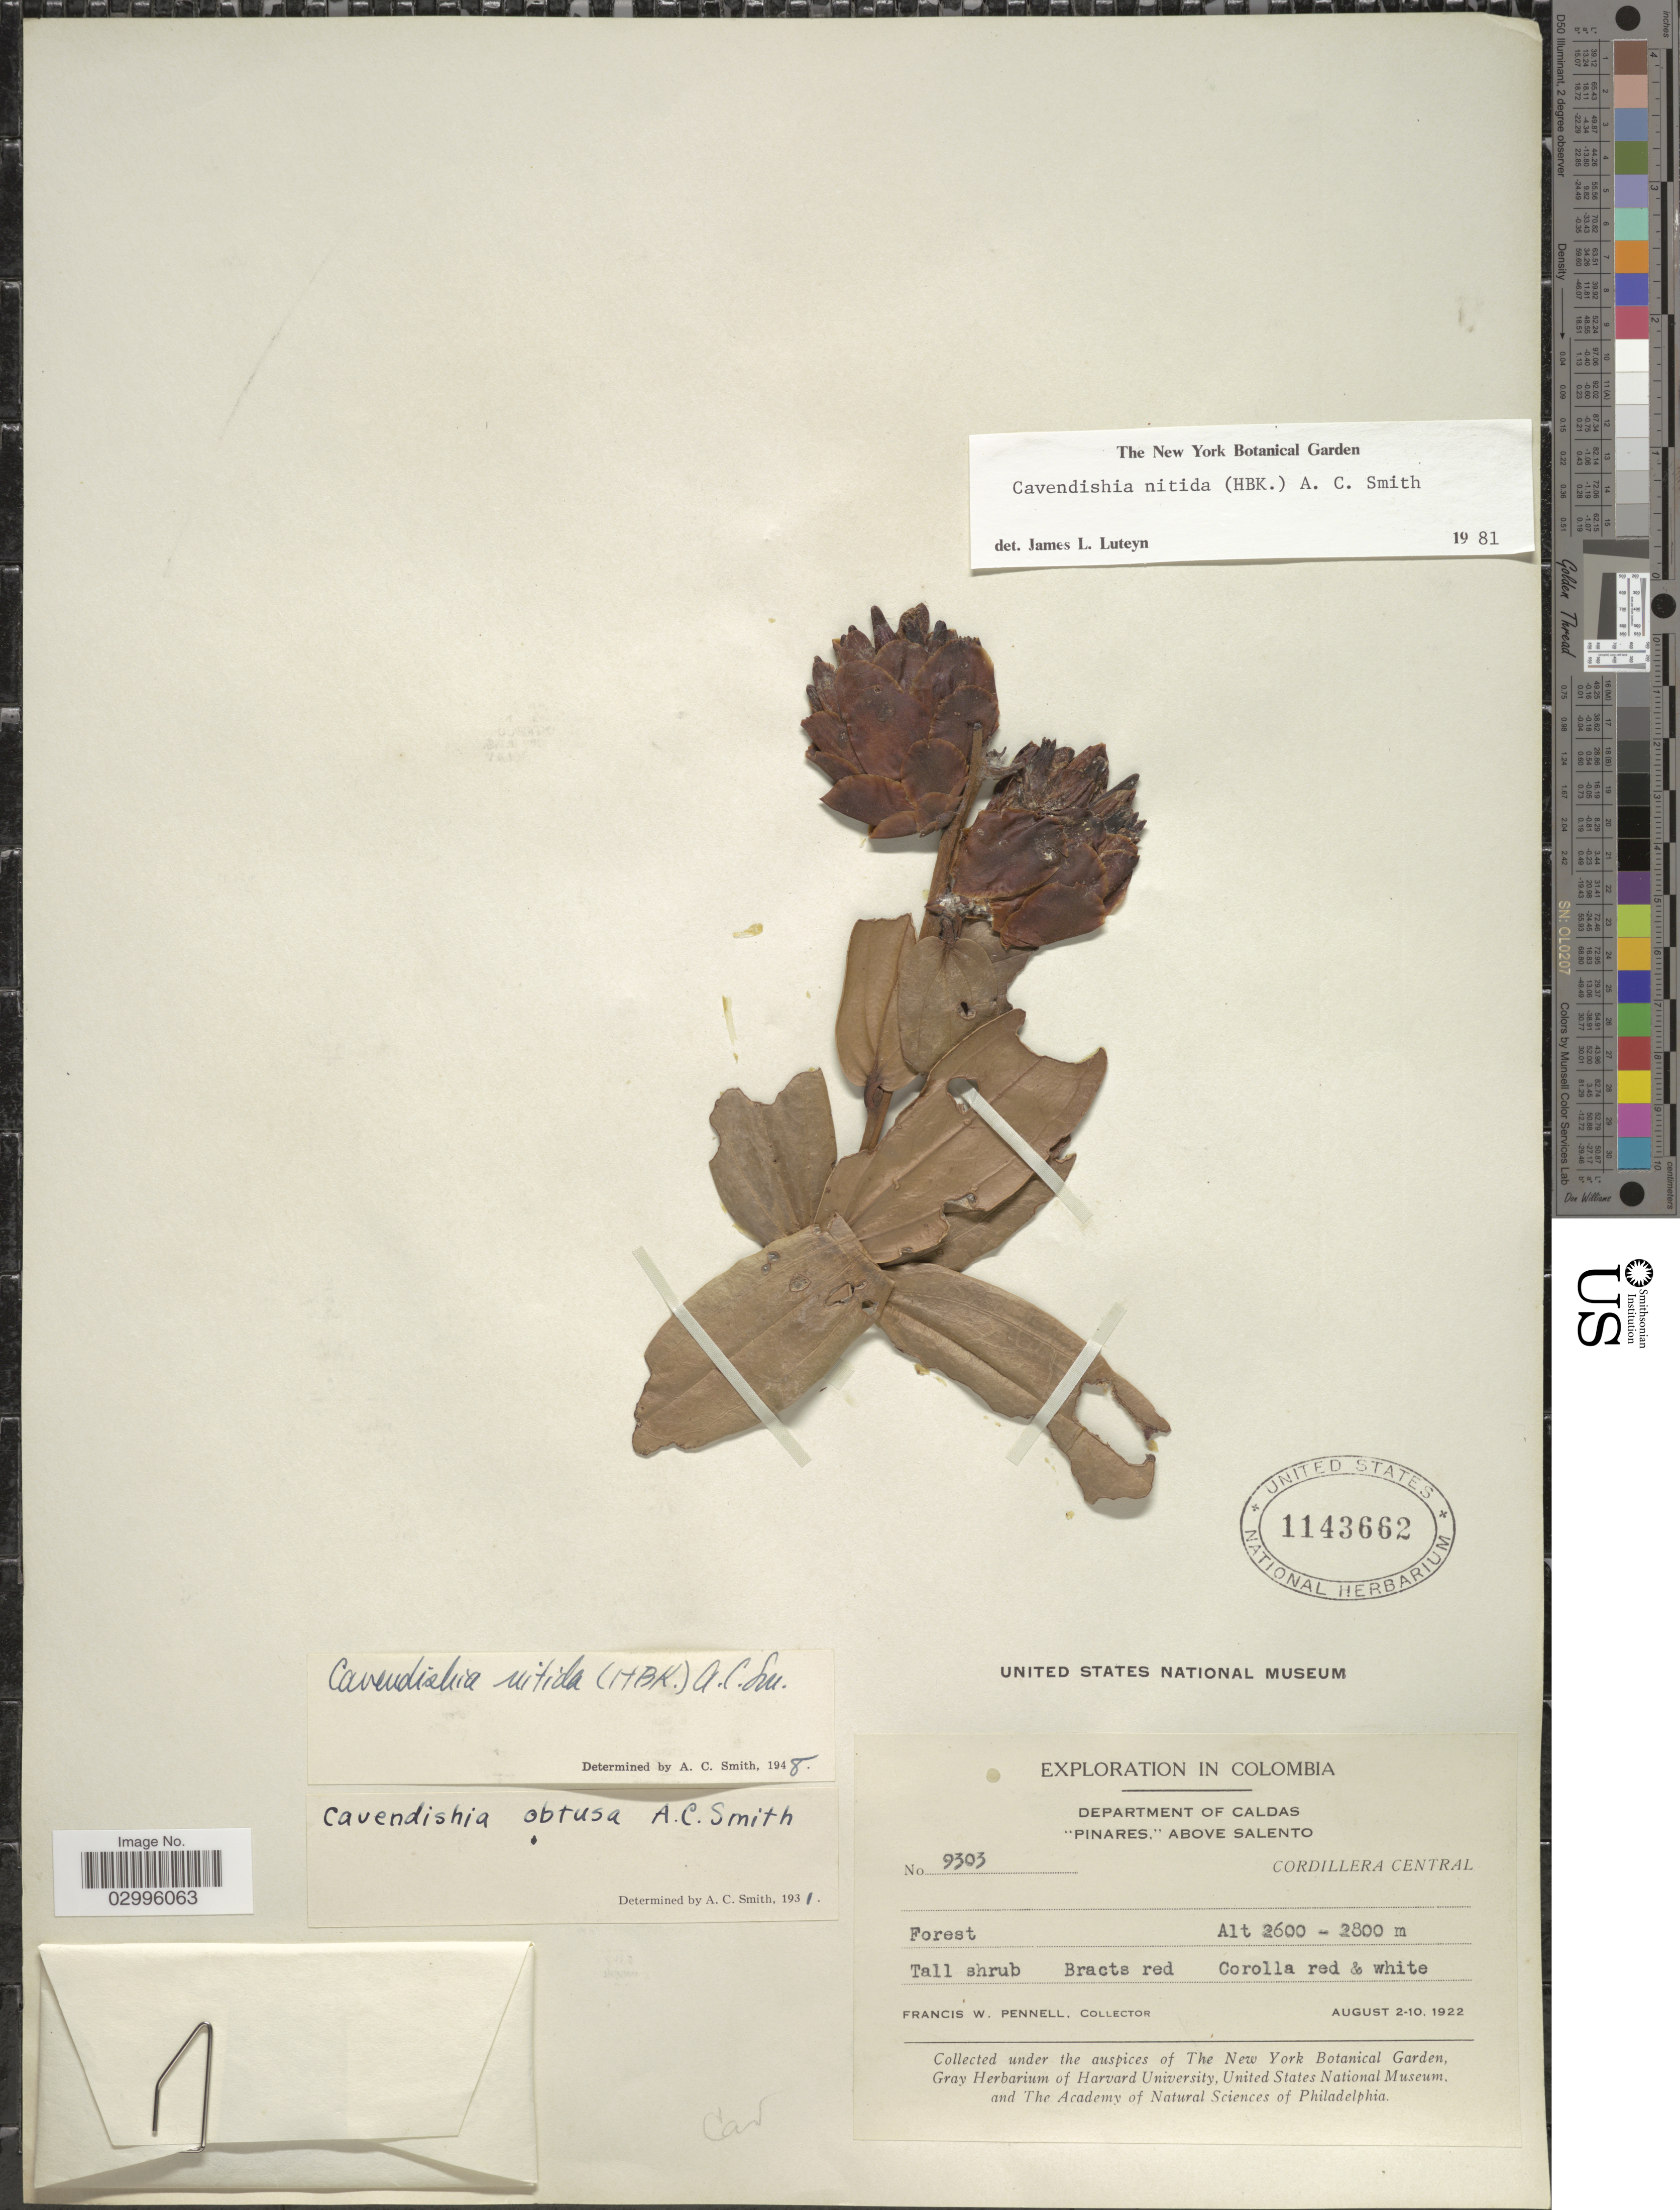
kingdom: Plantae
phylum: Tracheophyta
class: Magnoliopsida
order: Ericales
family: Ericaceae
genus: Cavendishia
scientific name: Cavendishia nitida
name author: (Kunth) A.C. Sm.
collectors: F. W. Pennell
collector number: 9303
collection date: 1922-08-02/1922-08-10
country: Colombia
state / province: Caldas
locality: Department of Caldas. "Pinares", above Salento. Cordillera Central.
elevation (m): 2600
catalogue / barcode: US 1143662